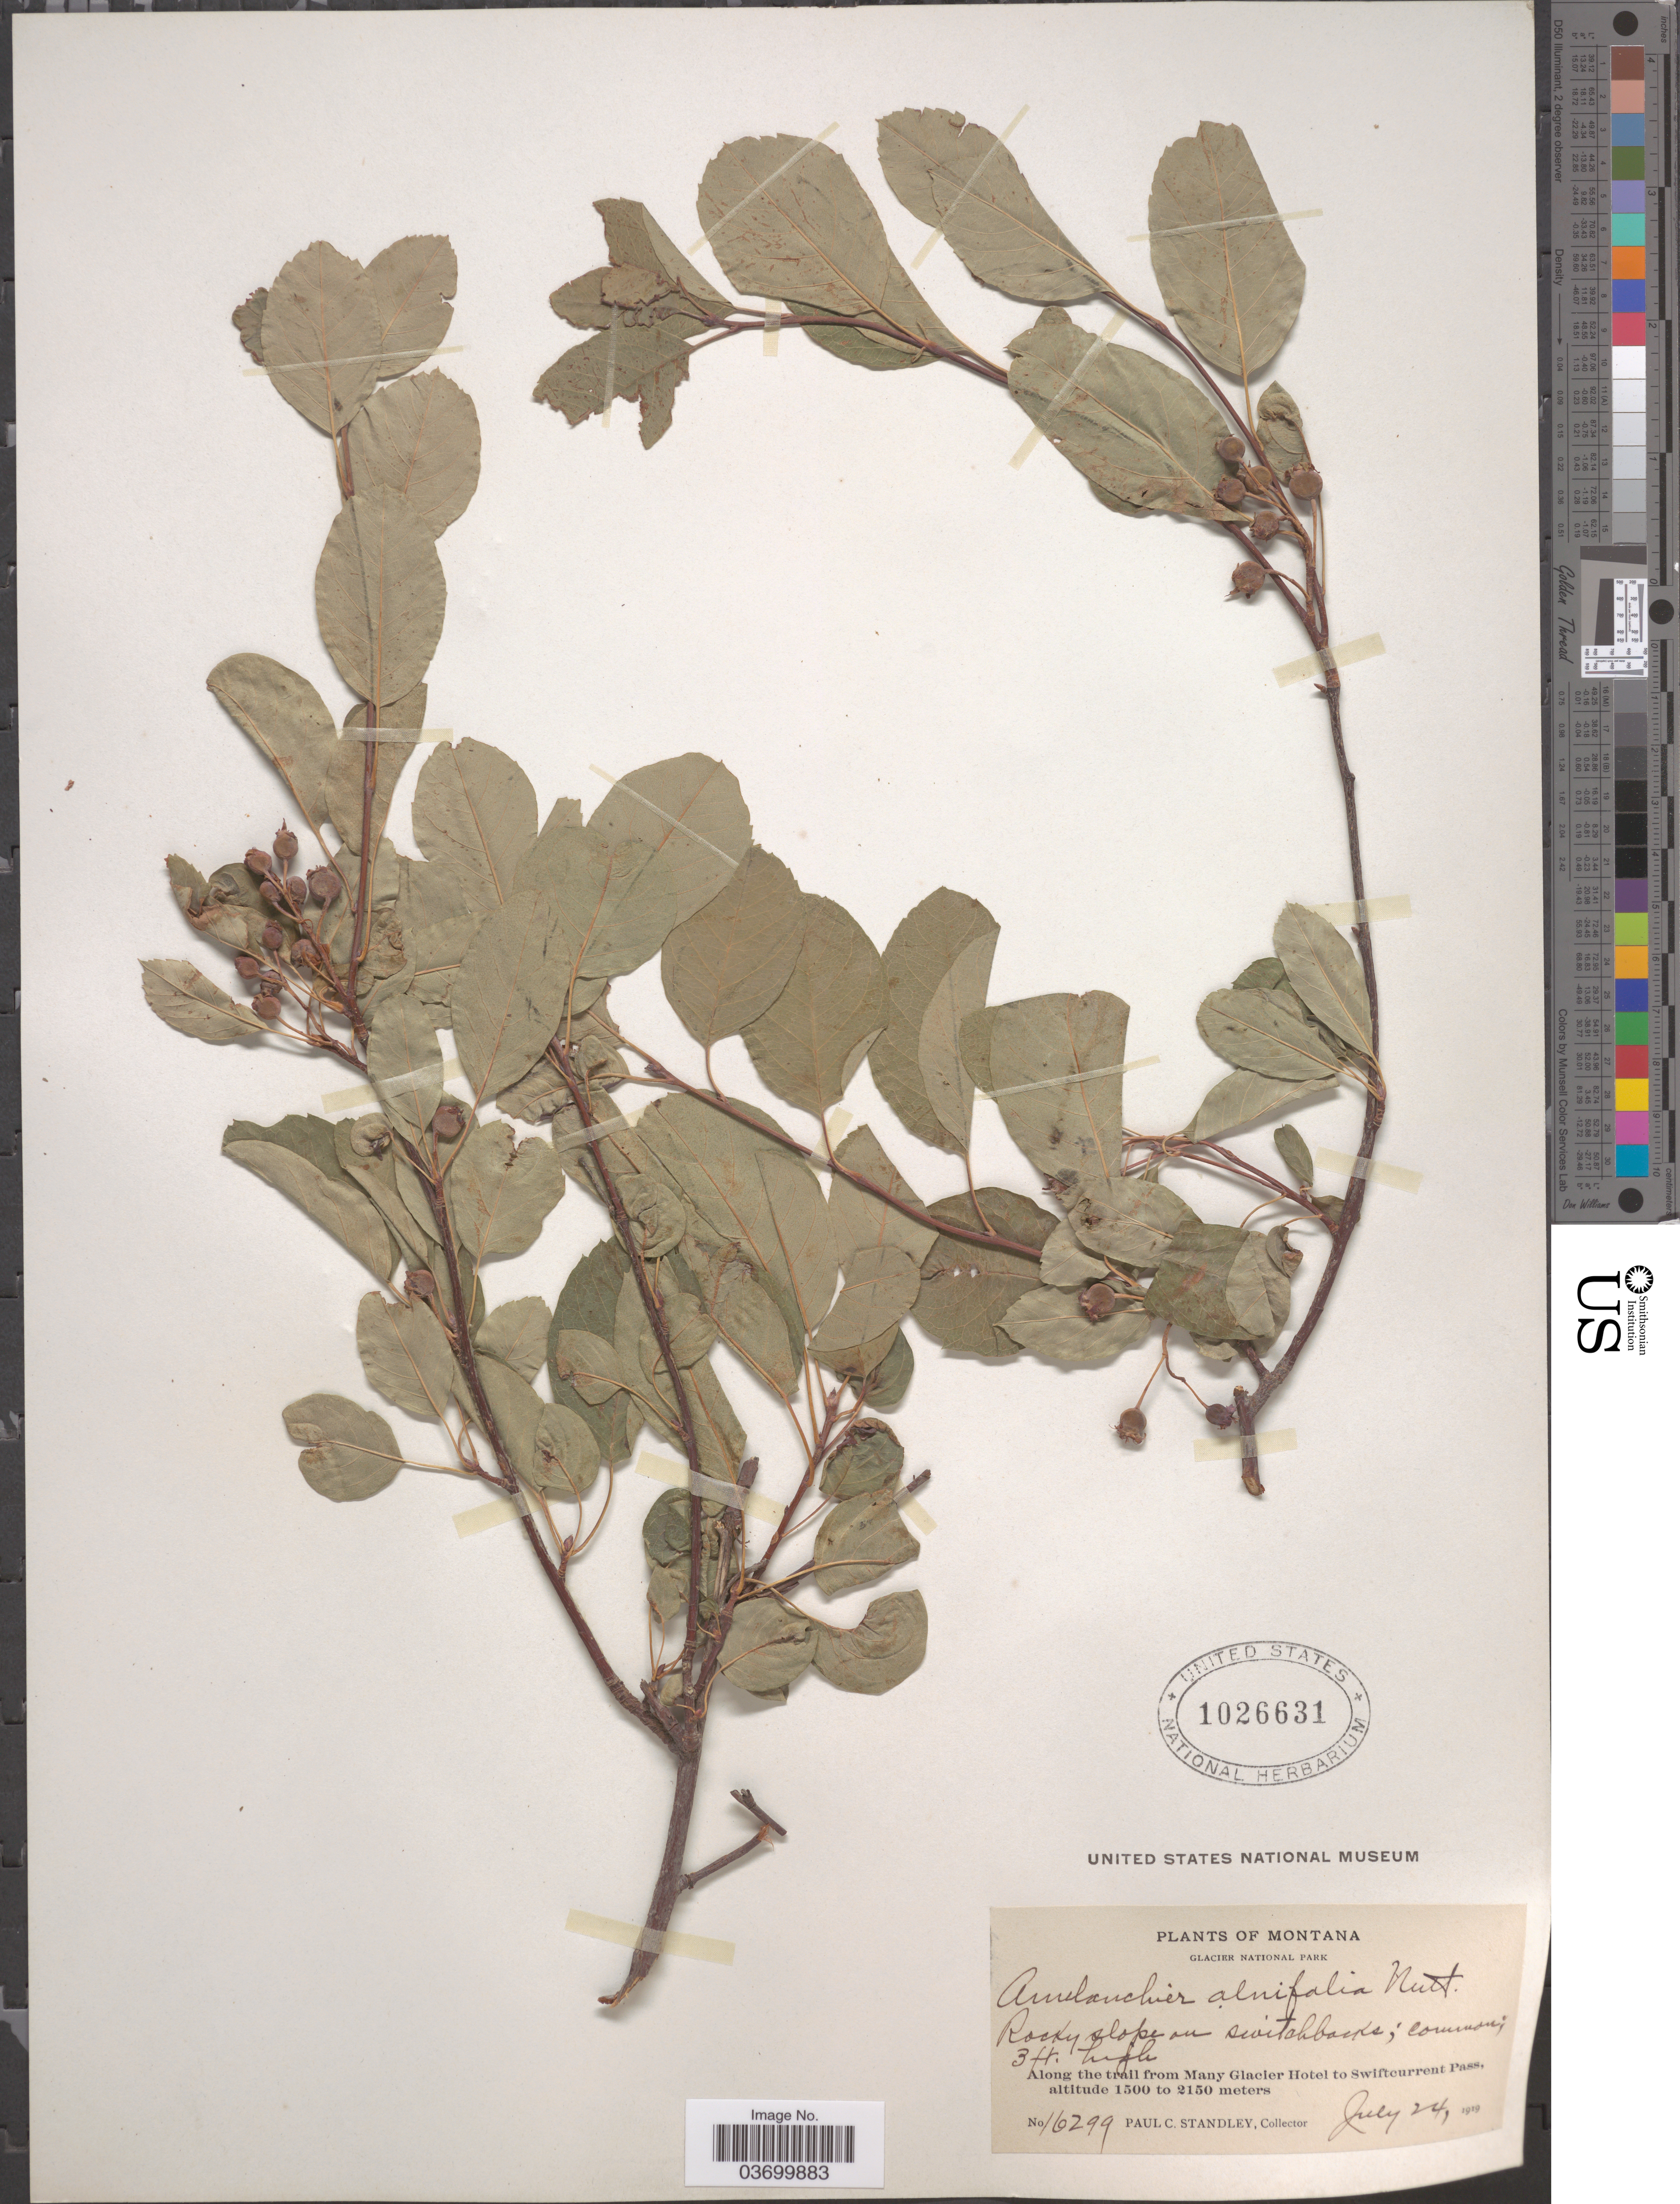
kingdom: Plantae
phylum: Tracheophyta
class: Magnoliopsida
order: Rosales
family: Rosaceae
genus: Amelanchier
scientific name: Amelanchier alnifolia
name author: (Nutt.) Nutt. ex M. Roem.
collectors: P. C. Standley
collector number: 16299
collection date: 1919-07-24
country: United States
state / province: Montana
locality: Glacier National Park. Along the trail from Many Glacier Hotel to Swiftcurrent Pass.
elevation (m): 1500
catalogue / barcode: US 1026631